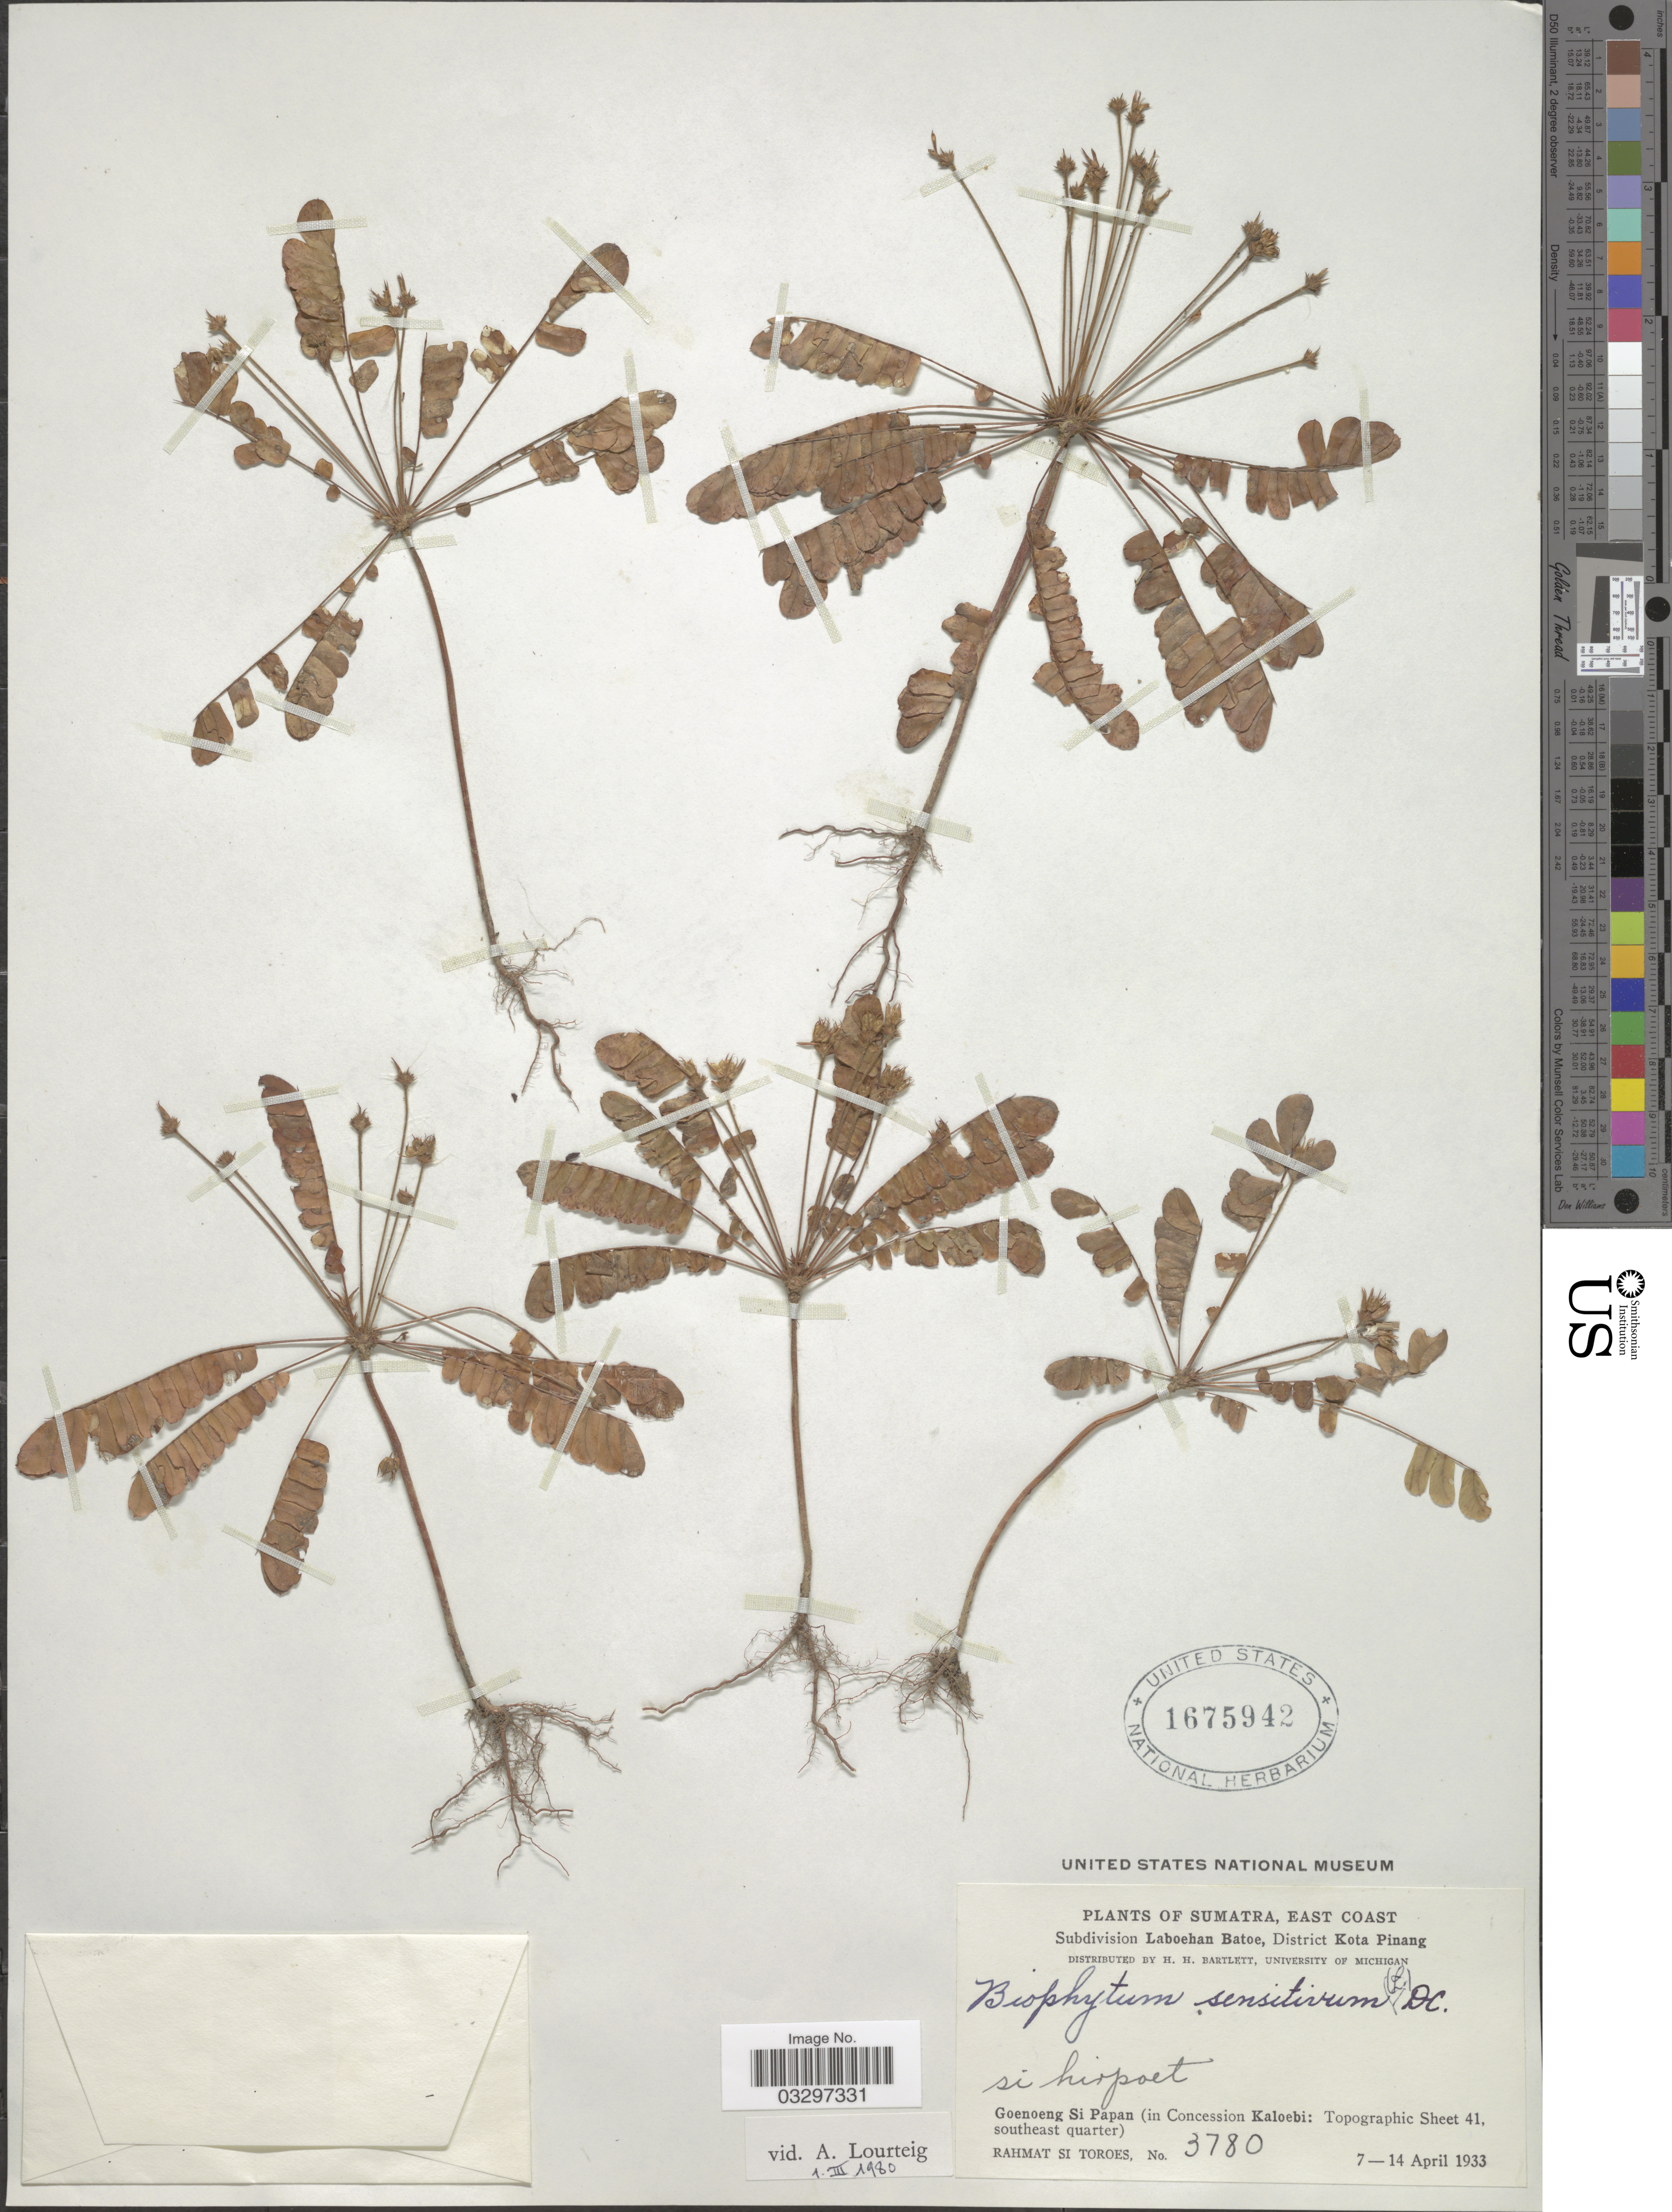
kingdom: Plantae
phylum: Tracheophyta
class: Magnoliopsida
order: Oxalidales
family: Oxalidaceae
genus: Biophytum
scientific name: Biophytum sensitivum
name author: (L.) DC.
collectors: Rahmat Si Boeea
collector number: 3780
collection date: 1933-04-07/1933-04-14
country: Indonesia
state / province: Sumatra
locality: East Coast. Subdivision Laboehan Batoe, District Kota Pinang. Goenoeng Si Papan (in Concession Kaloebi: Topographic Sheet 41, southeast quarter).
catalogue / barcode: US 1675942